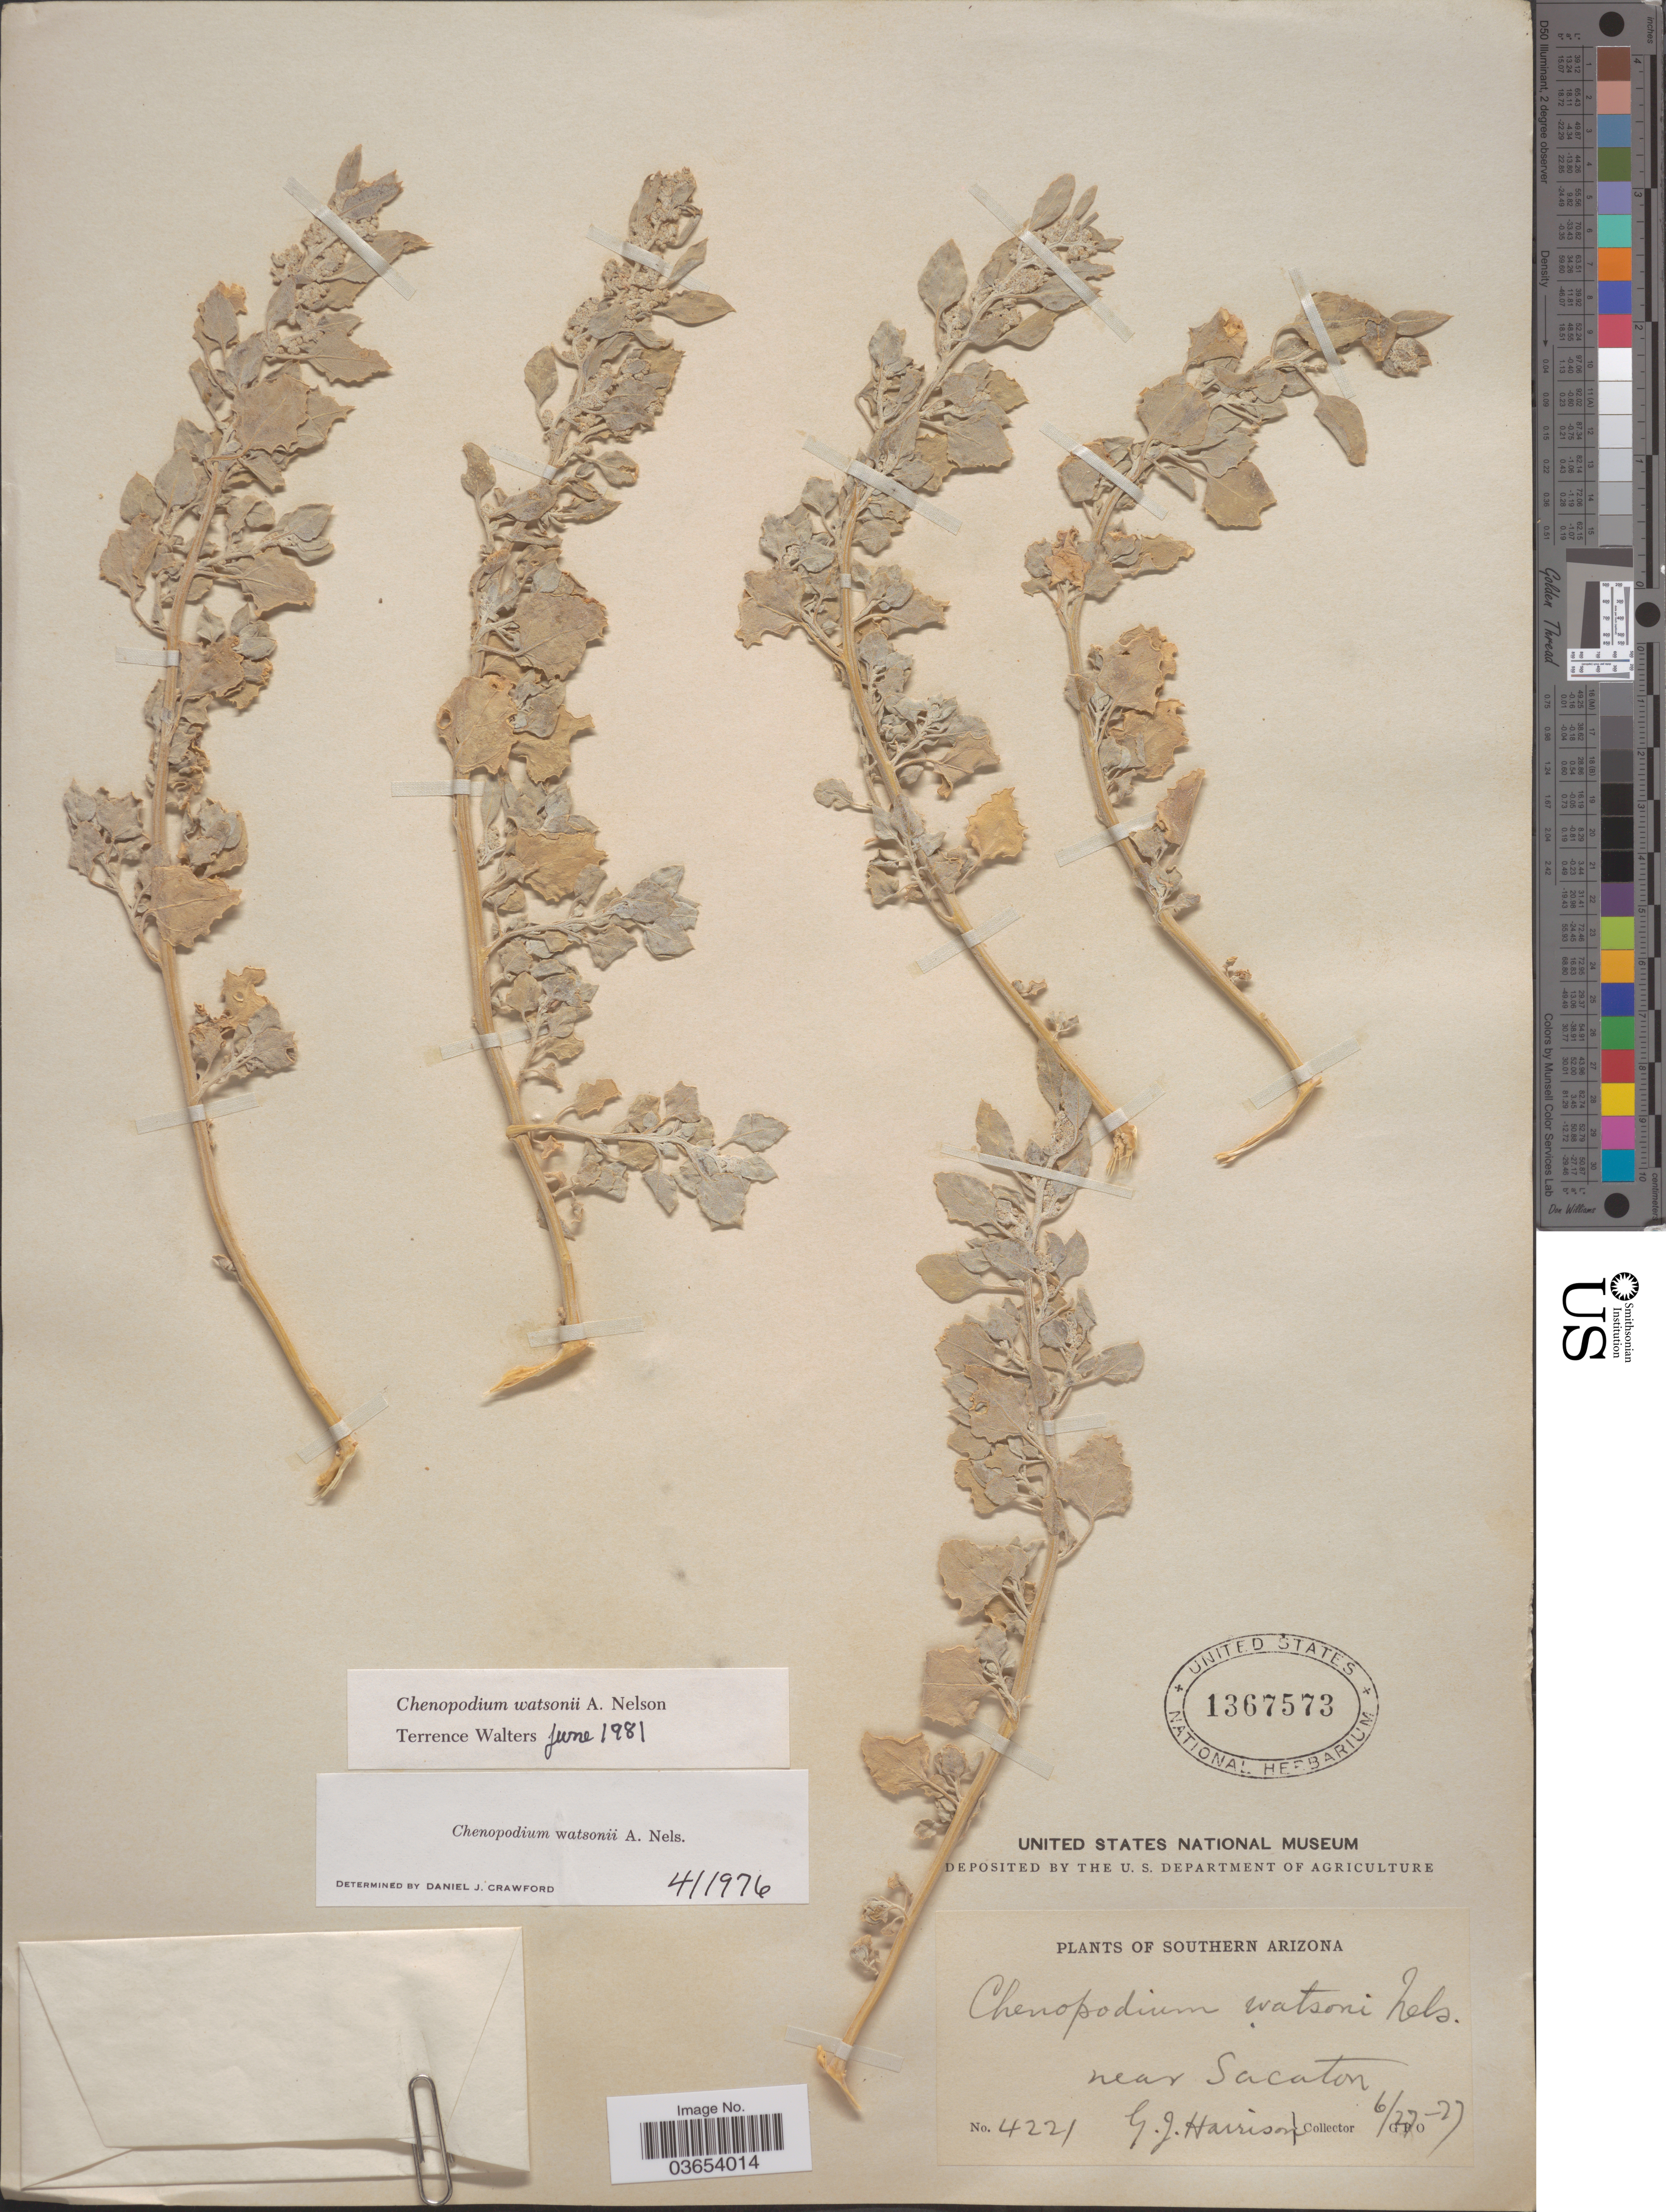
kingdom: Plantae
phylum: Tracheophyta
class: Magnoliopsida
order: Caryophyllales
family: Amaranthaceae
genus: Chenopodium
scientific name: Chenopodium watsonii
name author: A. Nelson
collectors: G. J. Harrison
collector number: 4221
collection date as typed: Transcribed d/m/y: 27/6/27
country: United States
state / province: Arizona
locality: Southern Arizona. Near Sacaton.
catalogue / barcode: US 1367573